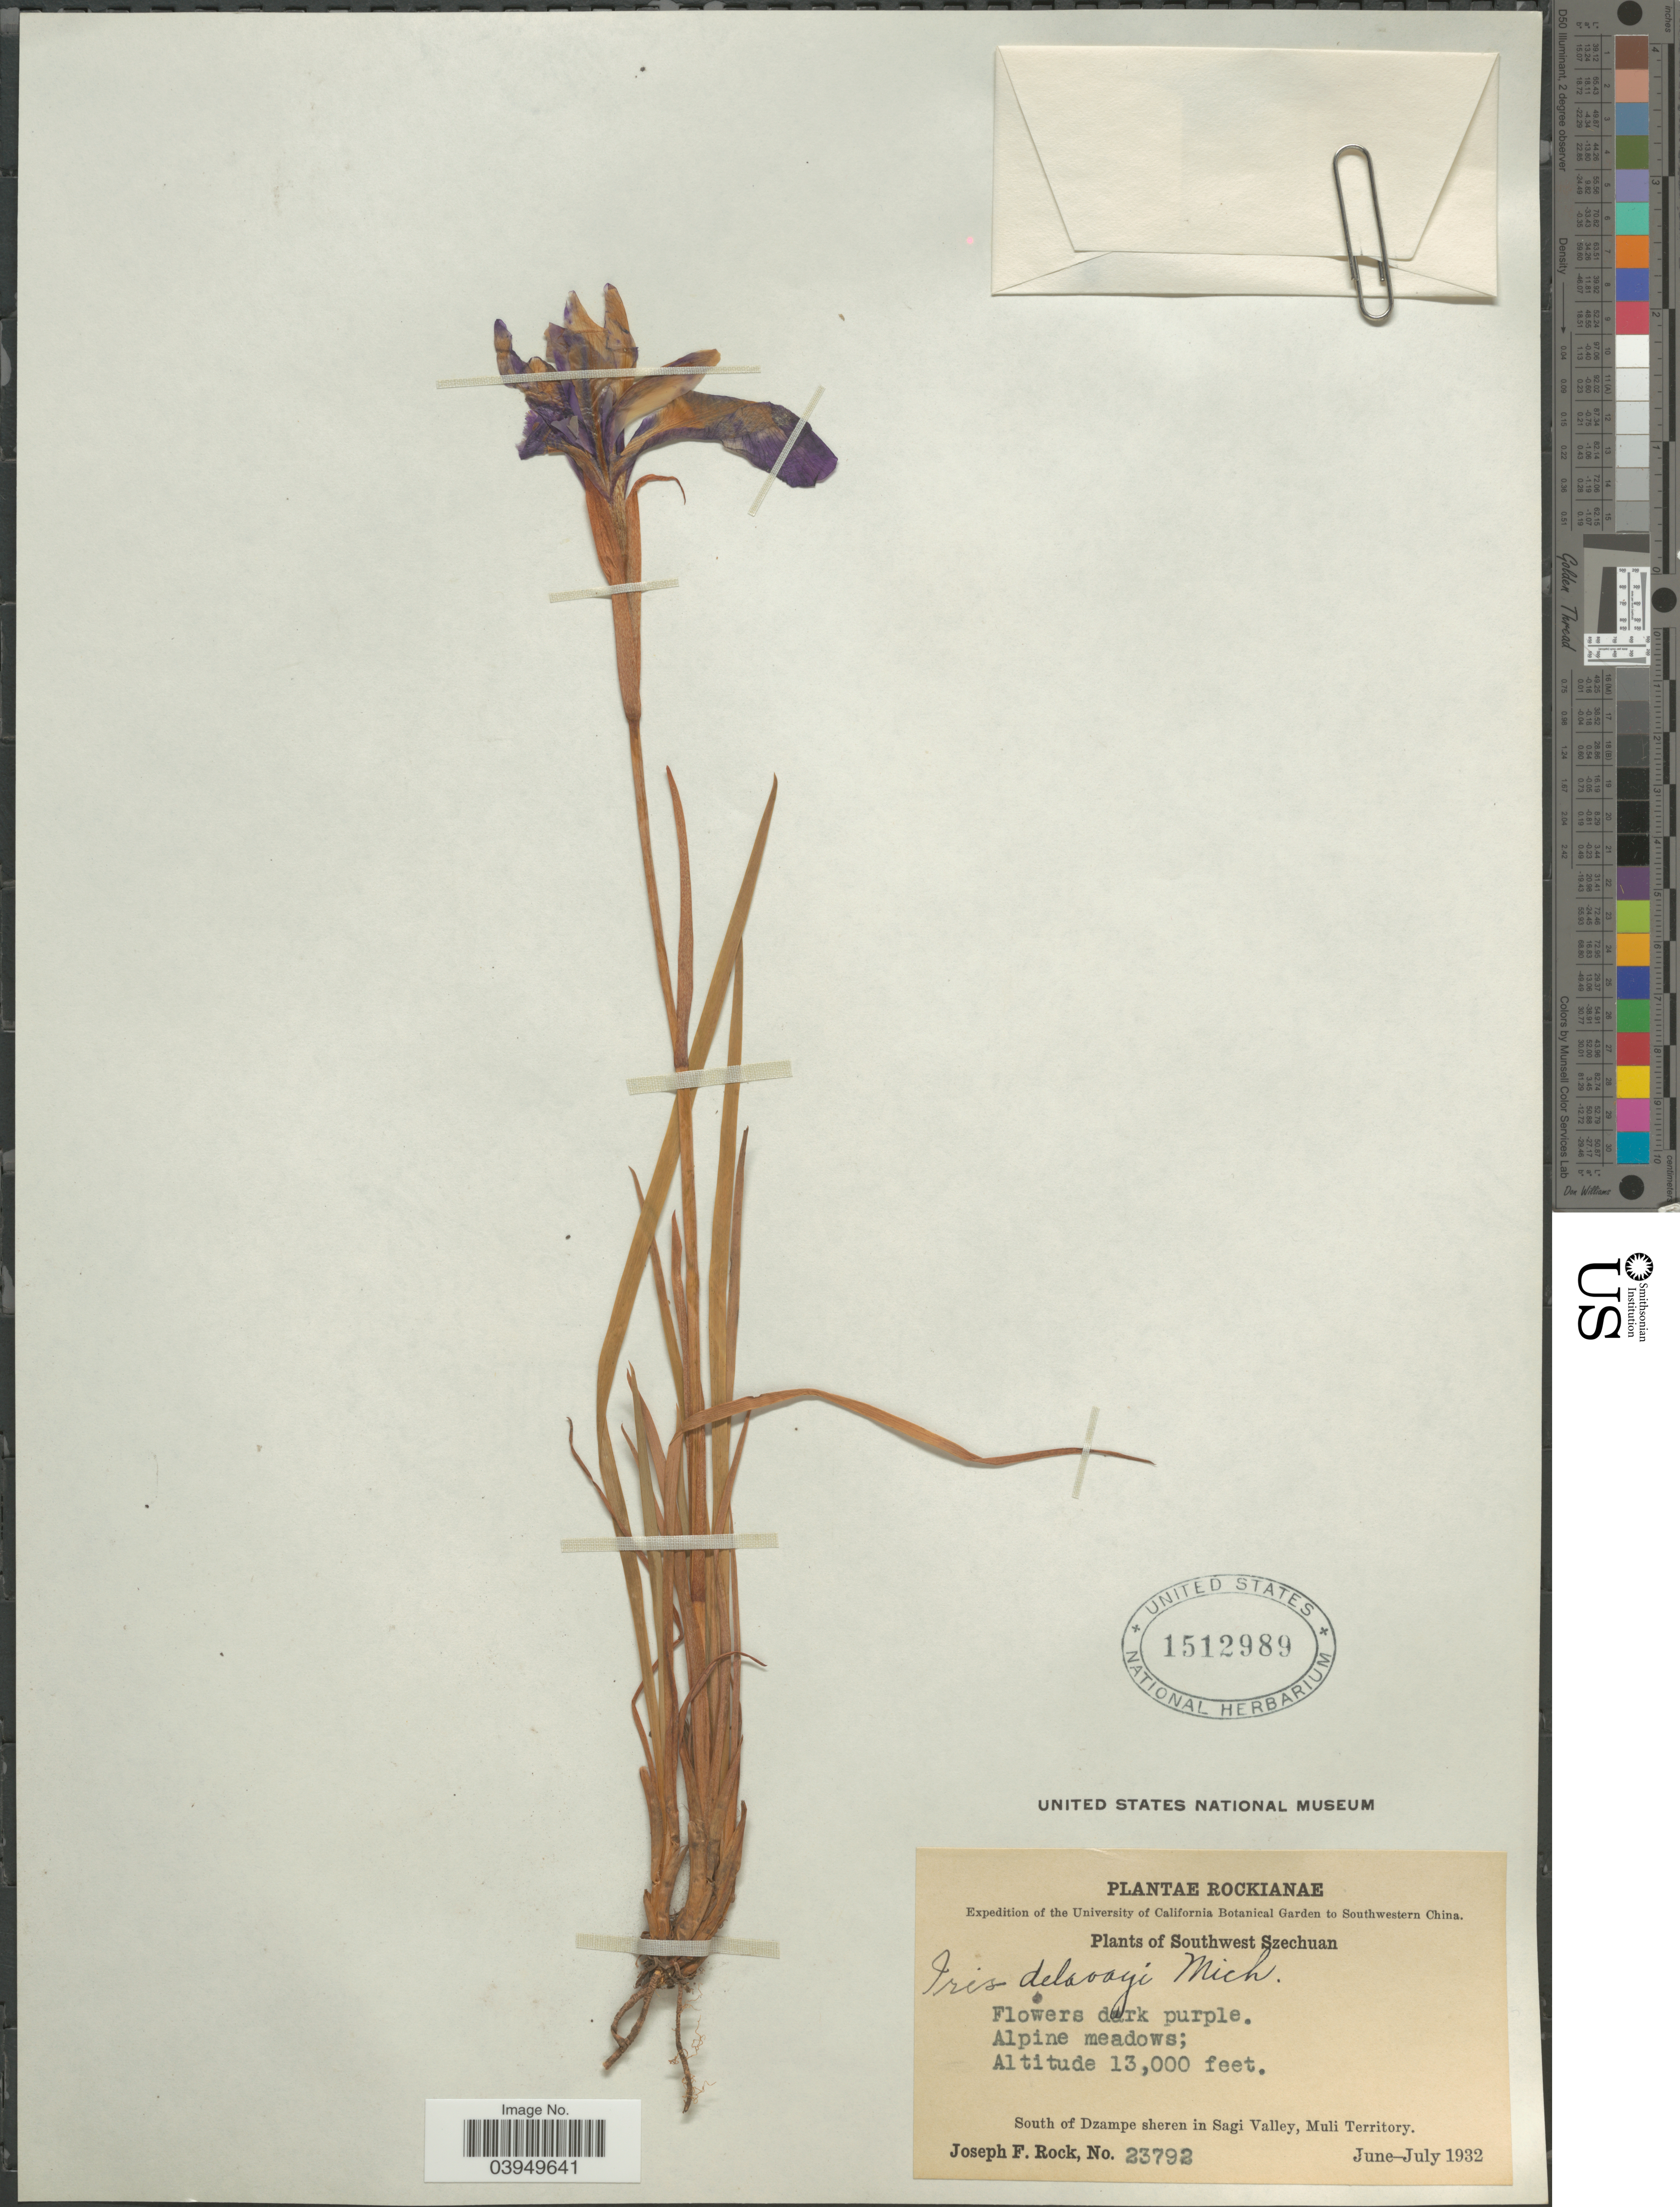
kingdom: Plantae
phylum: Tracheophyta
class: Liliopsida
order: Asparagales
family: Iridaceae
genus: Iris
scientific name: Iris delavayi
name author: Micheli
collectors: J. F. Rock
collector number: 23792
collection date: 1932-06/1932-07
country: China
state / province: Sichuan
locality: Southwestern China. Southwest Szechuan. South of Dzampe sheren in Sagi Valley, Muli Territory.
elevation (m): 3962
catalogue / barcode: US 1512989